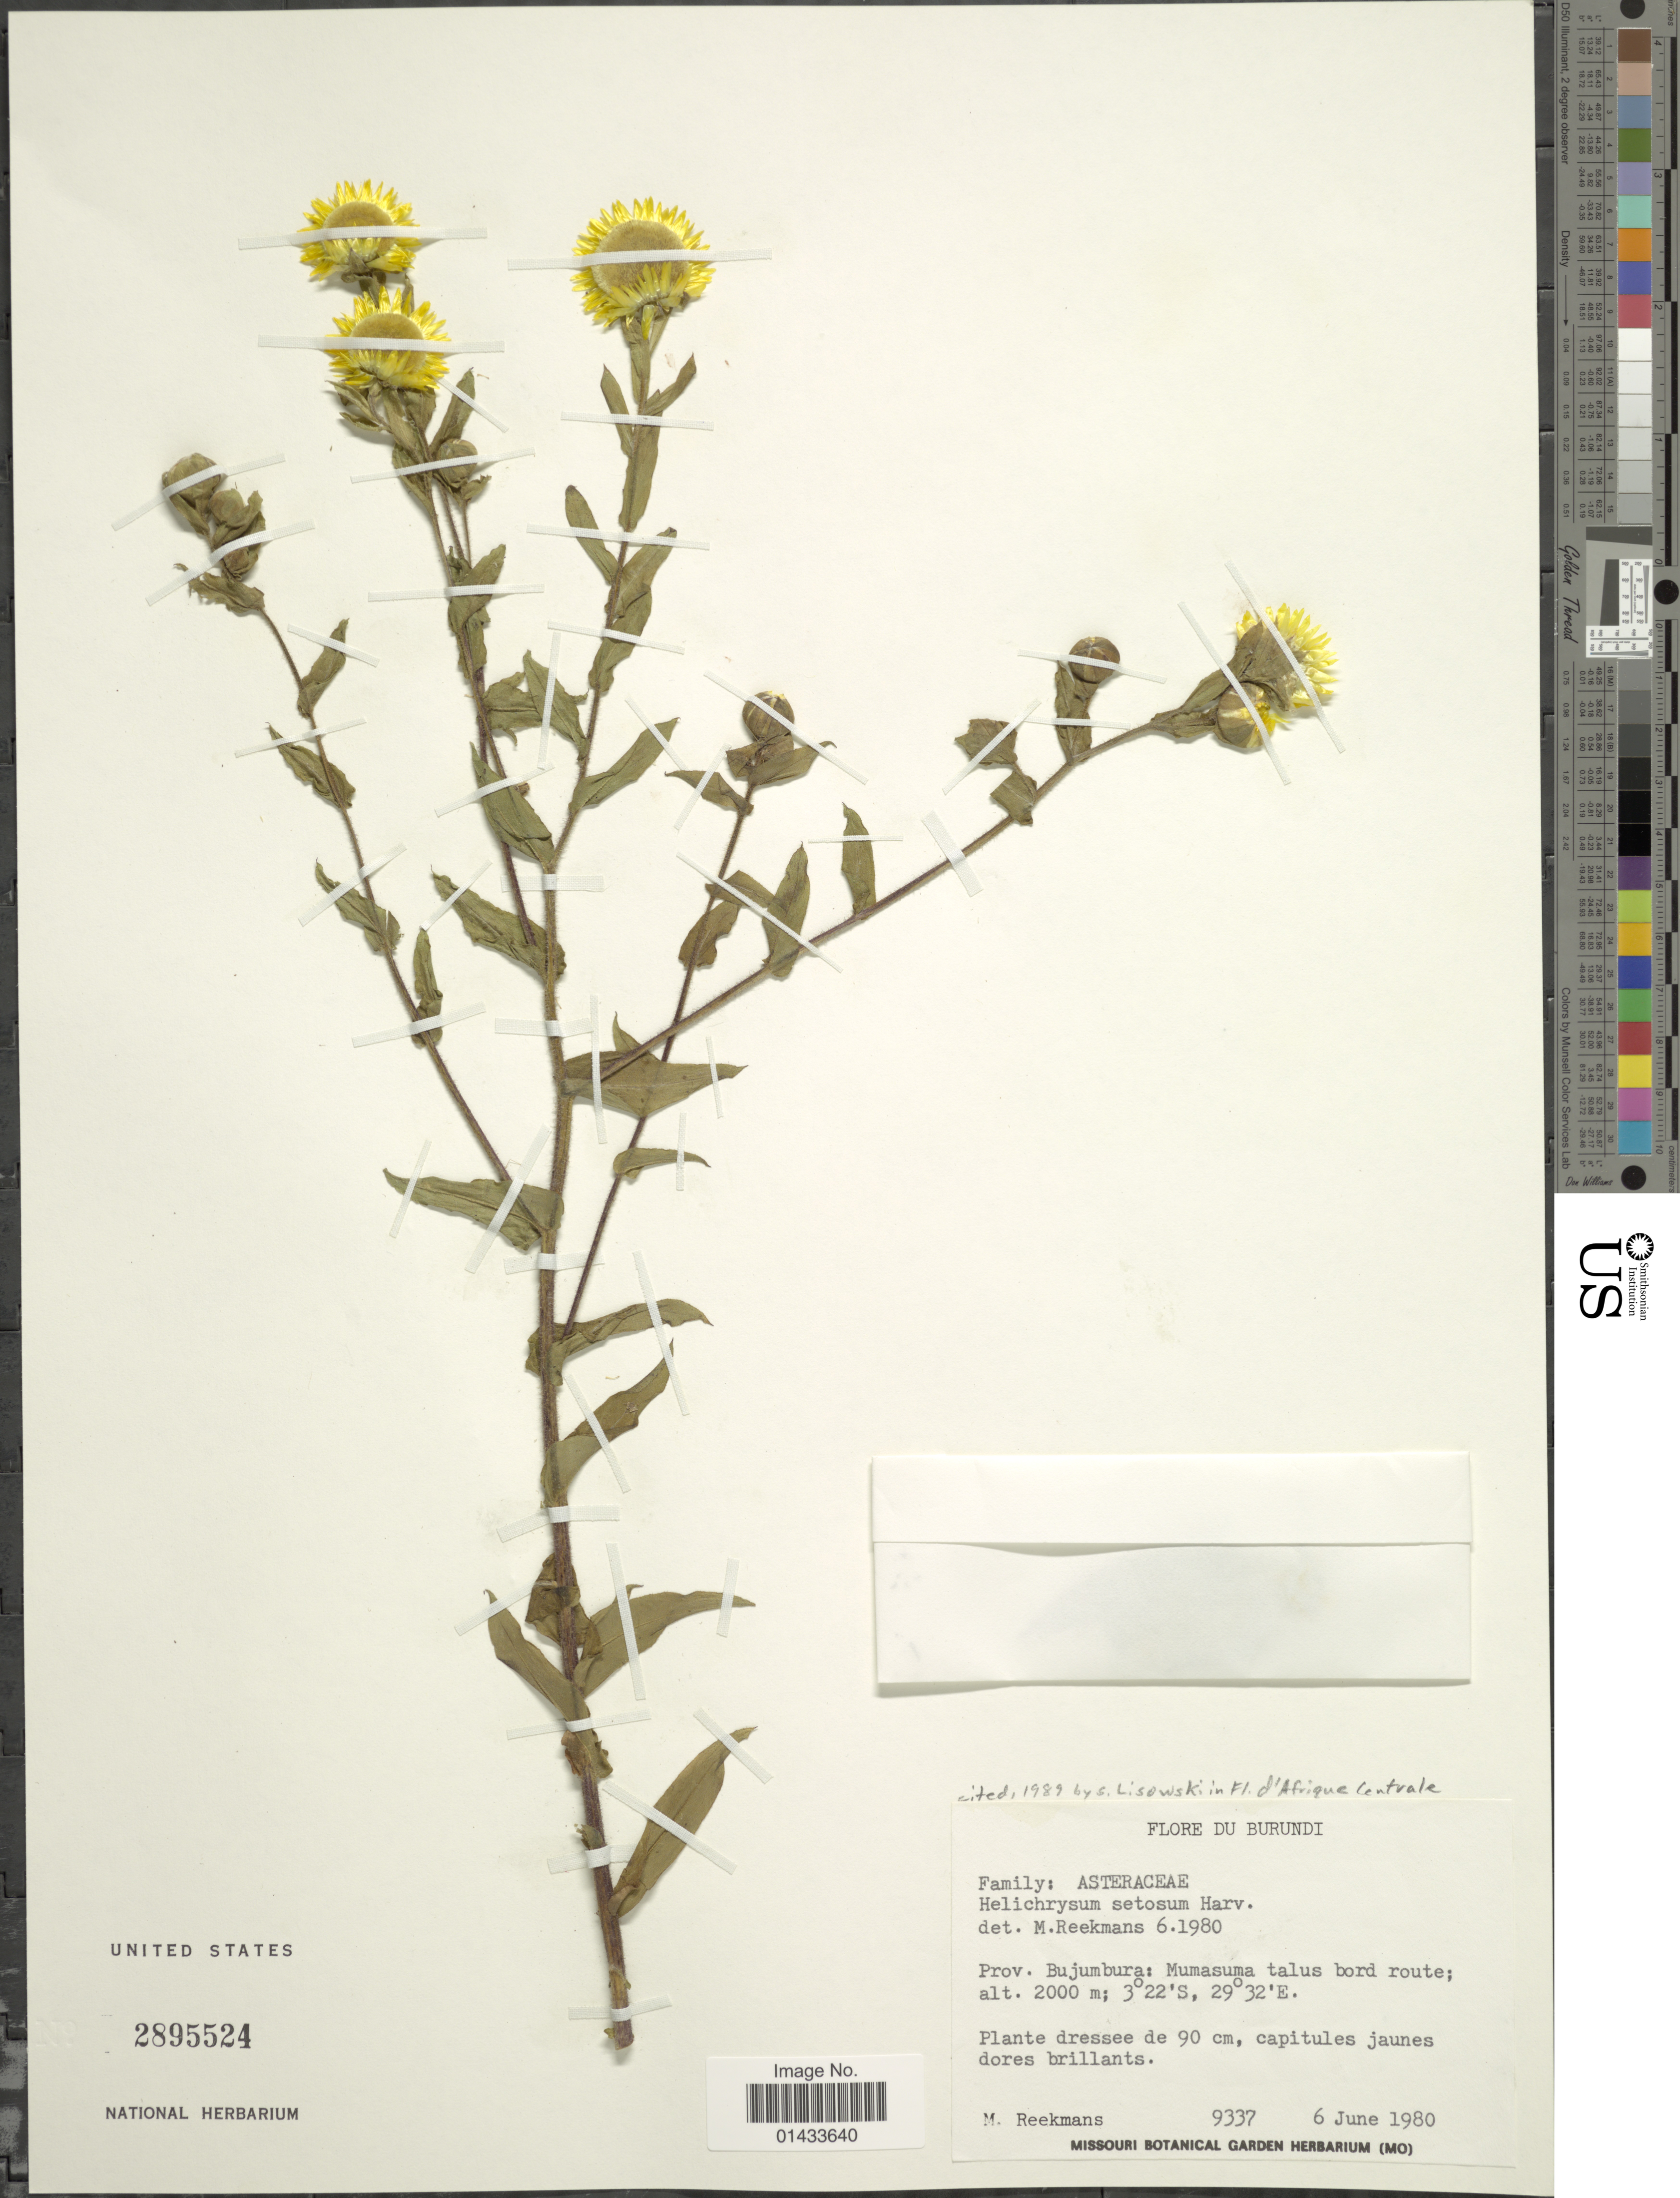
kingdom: Plantae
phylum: Tracheophyta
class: Magnoliopsida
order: Asterales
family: Asteraceae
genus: Helichrysum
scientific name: Helichrysum setosum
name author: Harv.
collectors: M. Reekmans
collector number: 9337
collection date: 1980-06-06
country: Burundi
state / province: Bujumura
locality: Prov. Bujumbura: Mumasuma talus bord route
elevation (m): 2000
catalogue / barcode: US 2895524